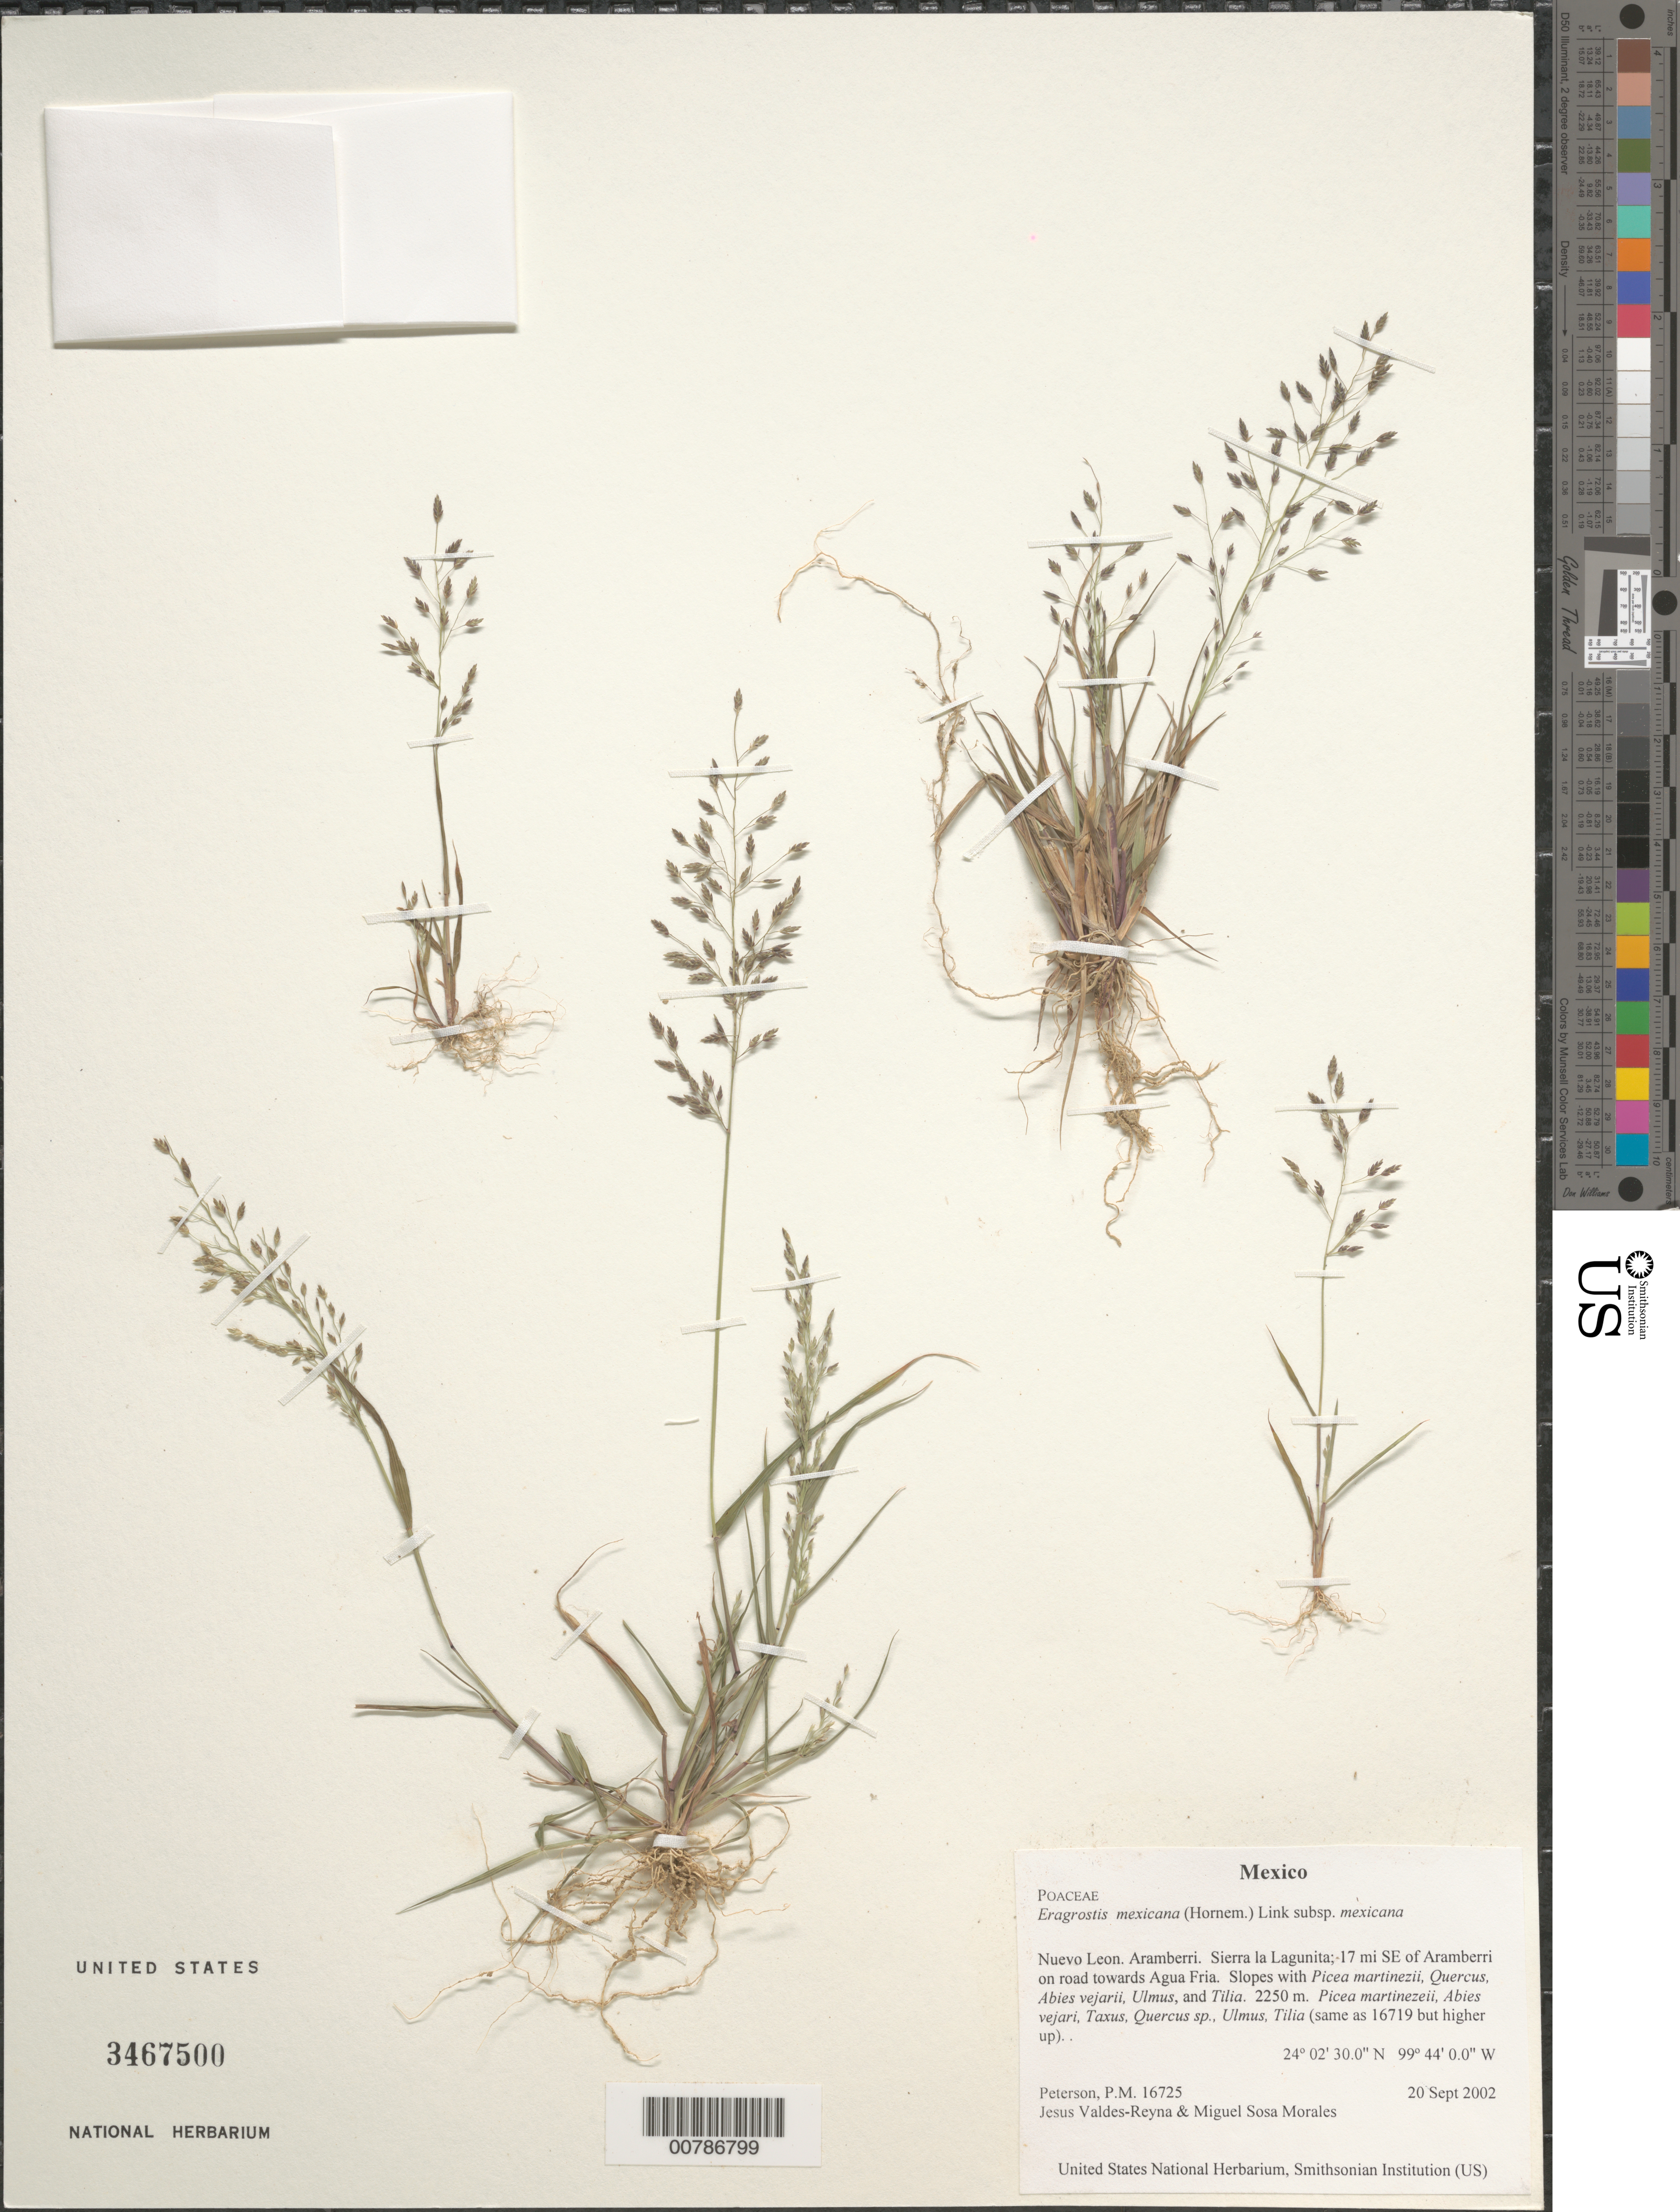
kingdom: Plantae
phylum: Tracheophyta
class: Liliopsida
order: Poales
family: Poaceae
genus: Eragrostis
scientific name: Eragrostis mexicana subsp. mexicana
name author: (Hornem.) Link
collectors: P. M. Peterson, J. Valdés-Reyna & M. Sosa Morales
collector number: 16725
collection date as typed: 20 Sep 2002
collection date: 2002-09-20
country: Mexico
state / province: Nuevo León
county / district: Aramberri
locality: Sierra la Lagunita; 17 mi SE of Aramberri on road towards Agua Fria. Slopes with Picea martinezii, Quercus, Abies vejarii, Ulmus, and Tilia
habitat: ~Picea martinezeii, Abies vejari, Taxus, Quercus sp., Ulmus, Tilia~ (same as 16719 but higher up)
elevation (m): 2250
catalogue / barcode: US 3467500